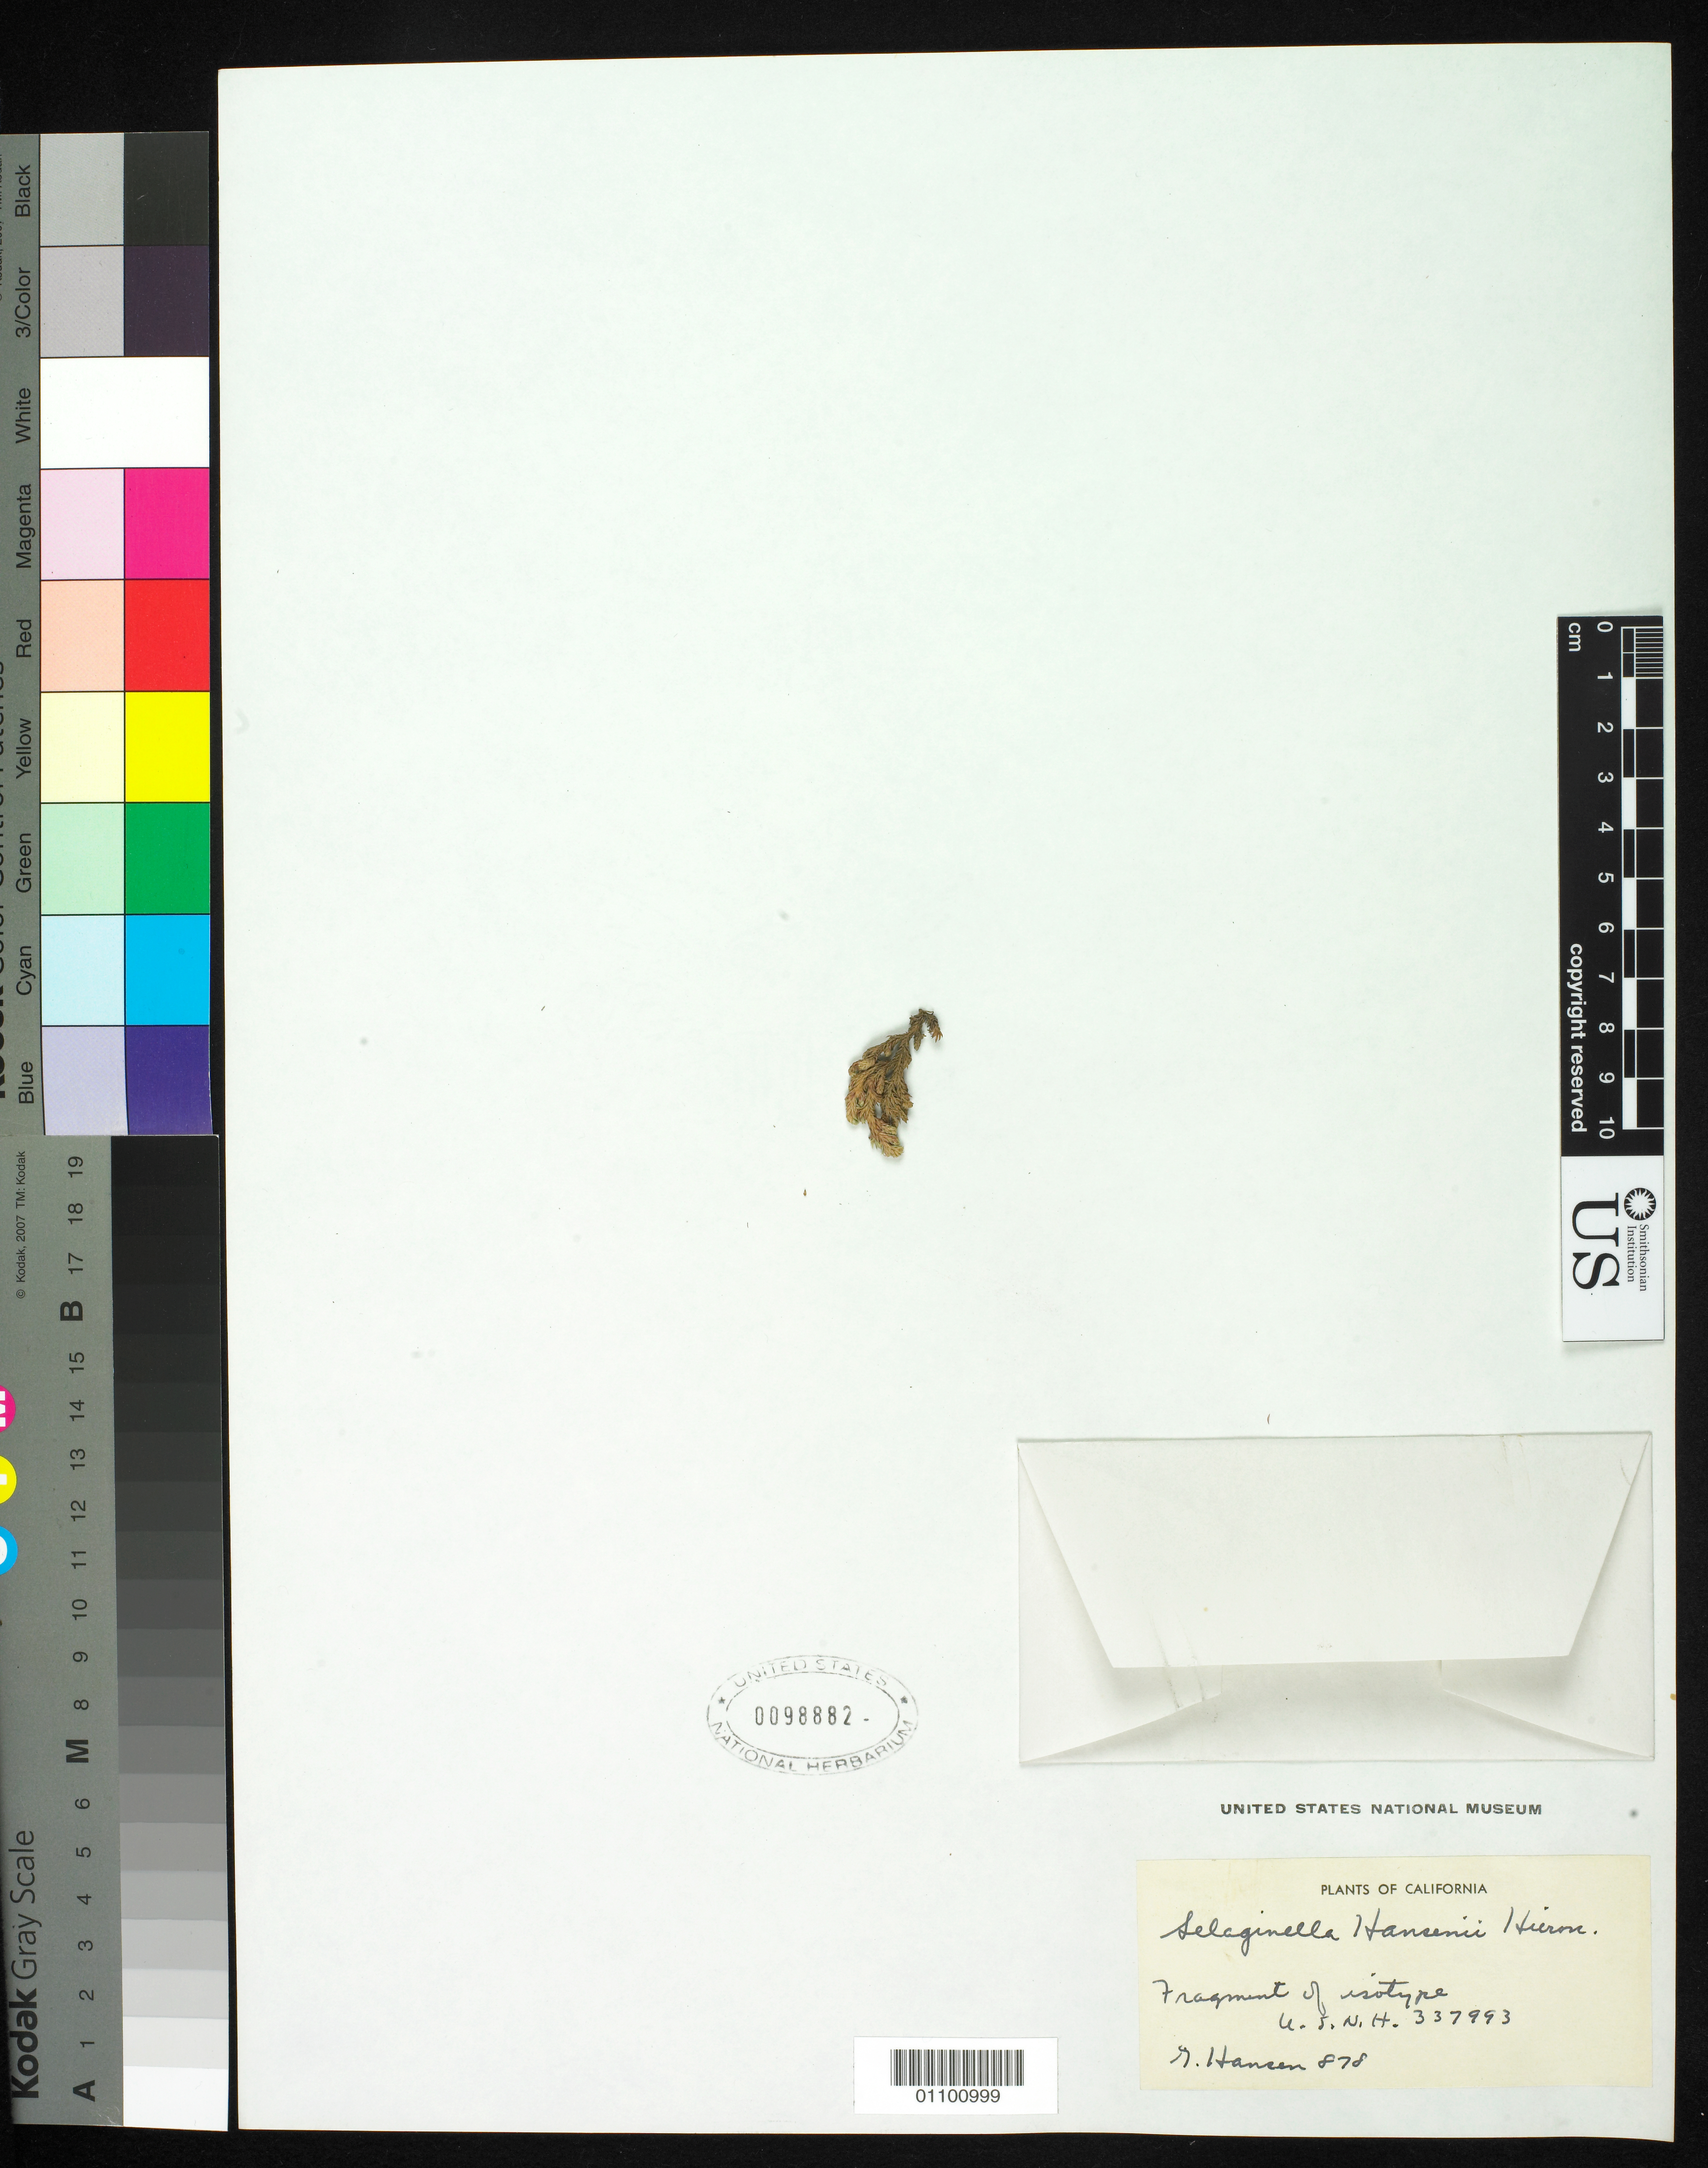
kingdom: Plantae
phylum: Tracheophyta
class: Lycopodiopsida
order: Selaginellales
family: Selaginellaceae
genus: Selaginella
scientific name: Selaginella hansenii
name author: Hieron.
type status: Type Collection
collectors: G. Hansen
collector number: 878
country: United States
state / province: California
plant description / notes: Fragments of USNH sheet no. 337993.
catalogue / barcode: US 98882